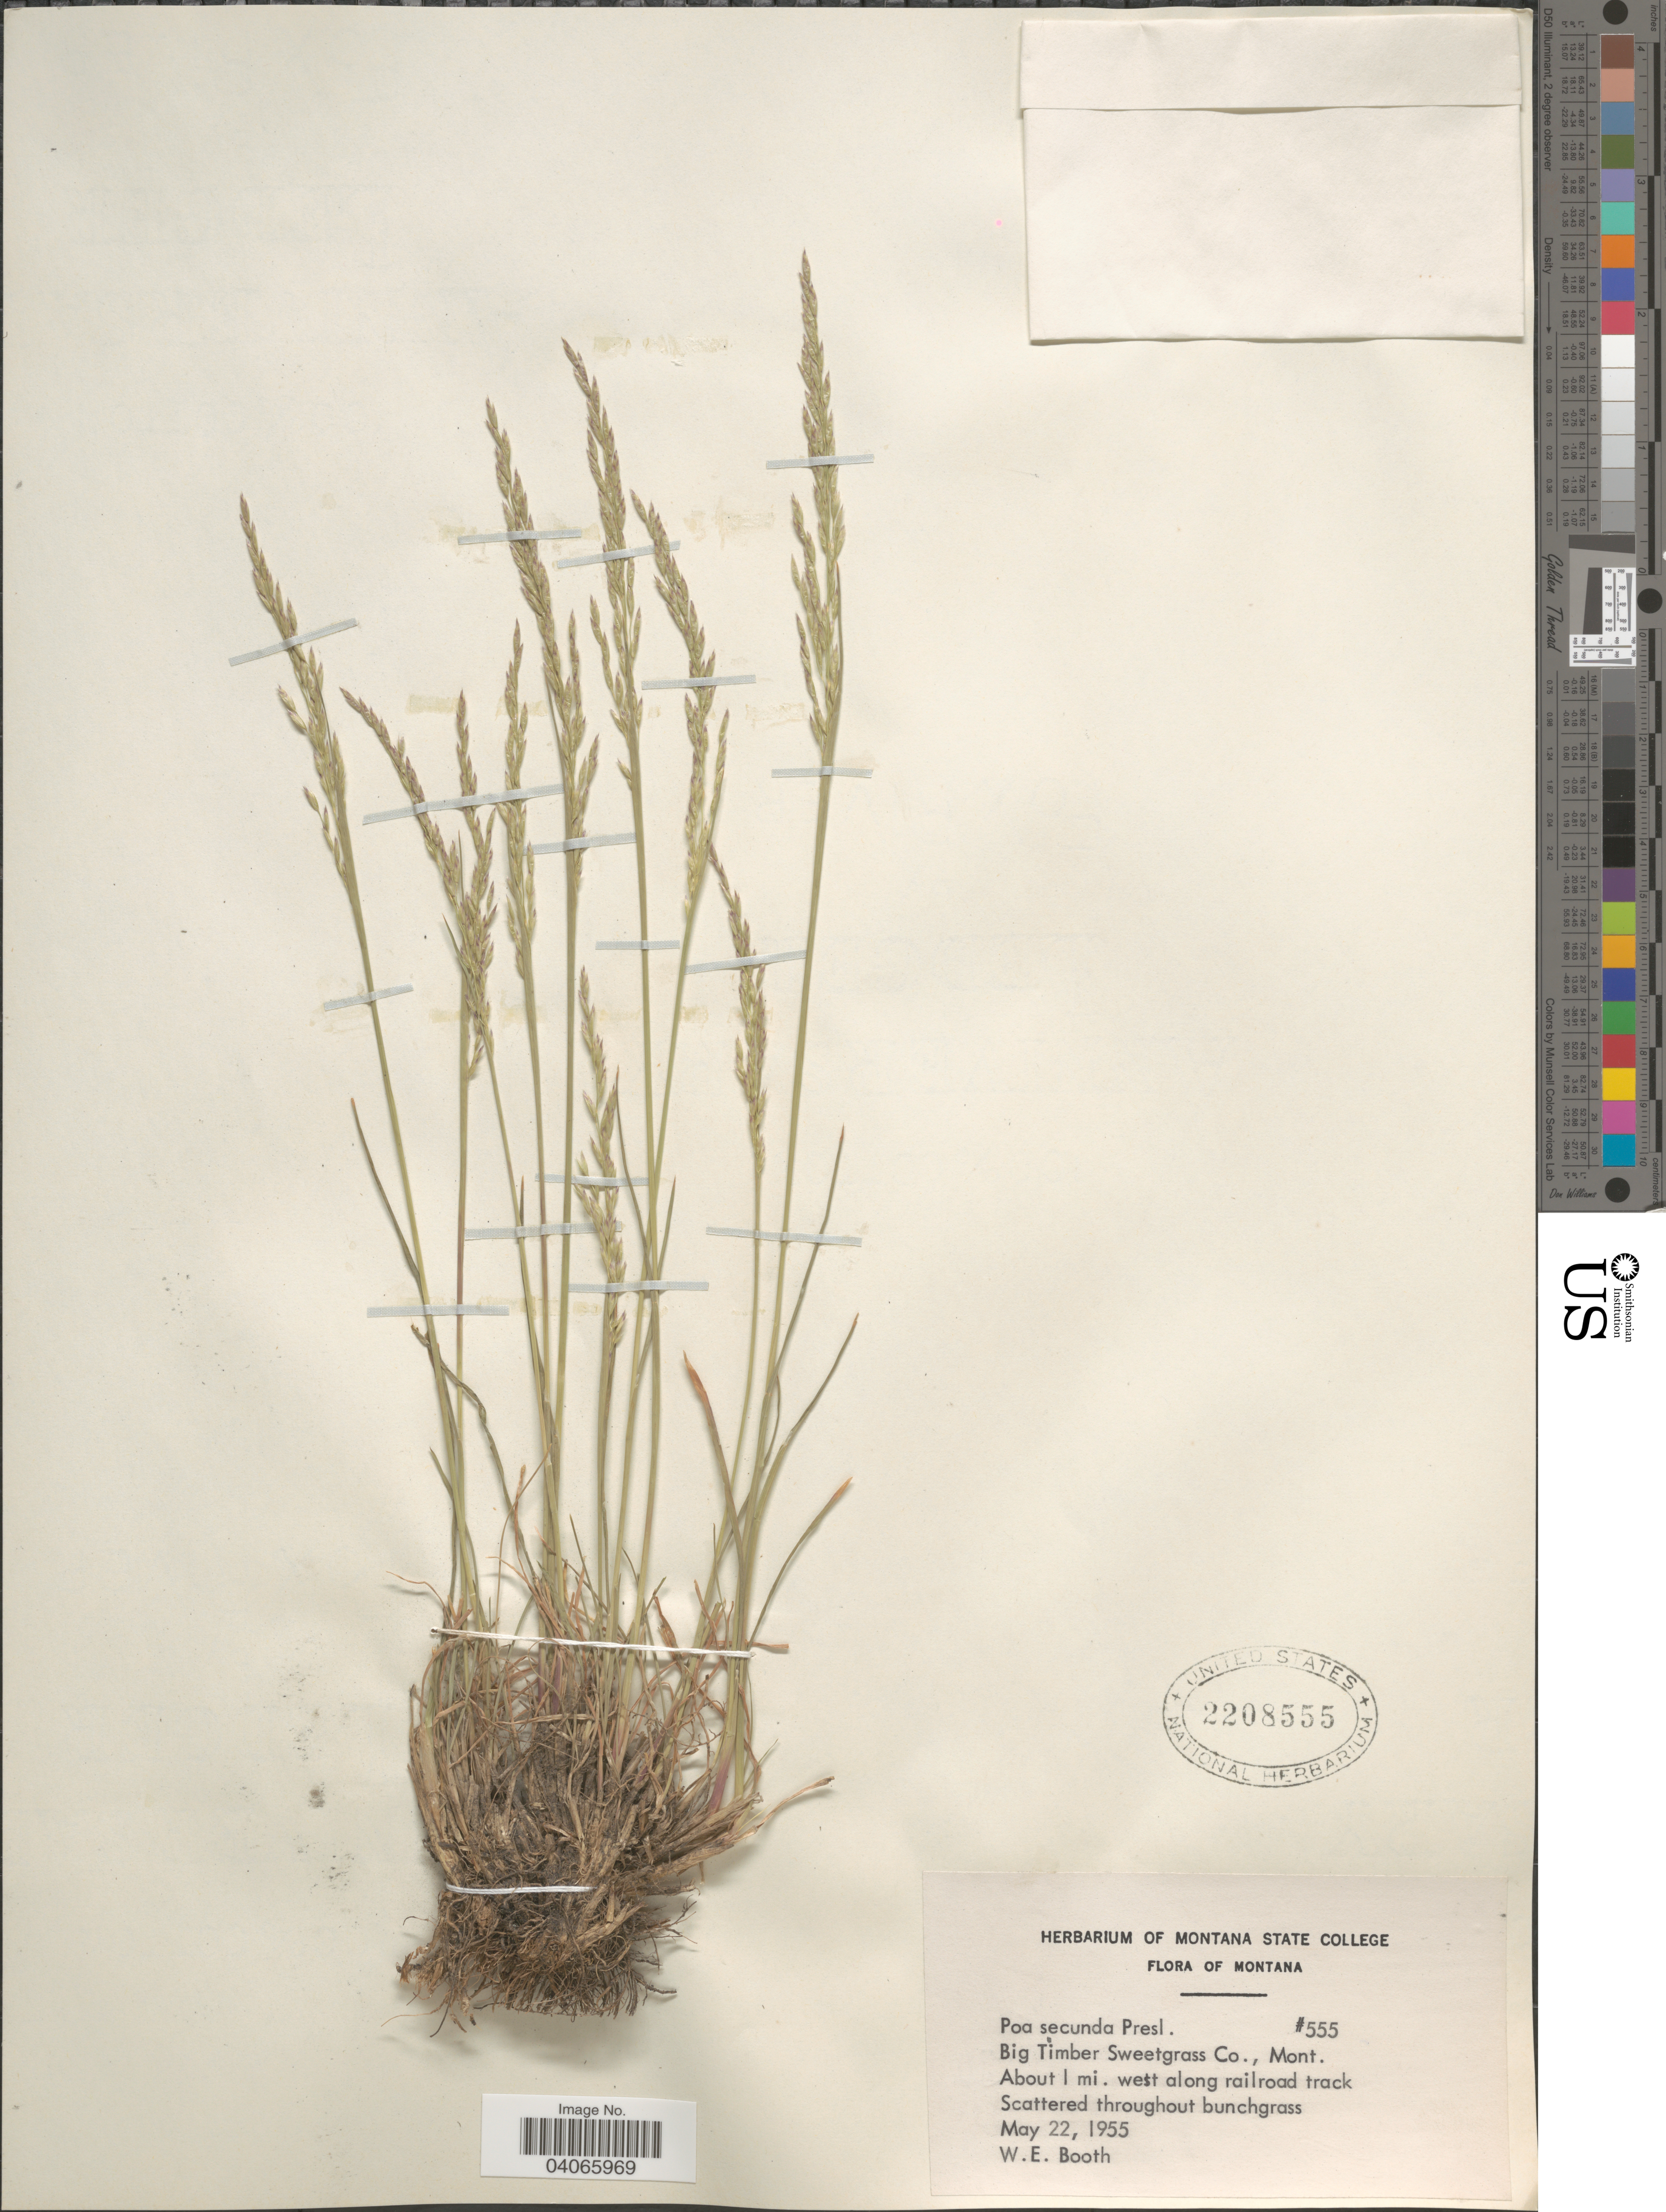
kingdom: Plantae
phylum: Tracheophyta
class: Liliopsida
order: Poales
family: Poaceae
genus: Poa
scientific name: Poa secunda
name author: J. Presl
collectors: W. Booth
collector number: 555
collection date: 1955-05-22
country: United States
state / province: Montana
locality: Big Timber Sweetgrass Co. About 1 mi. west along railroad track.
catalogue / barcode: US 2208555